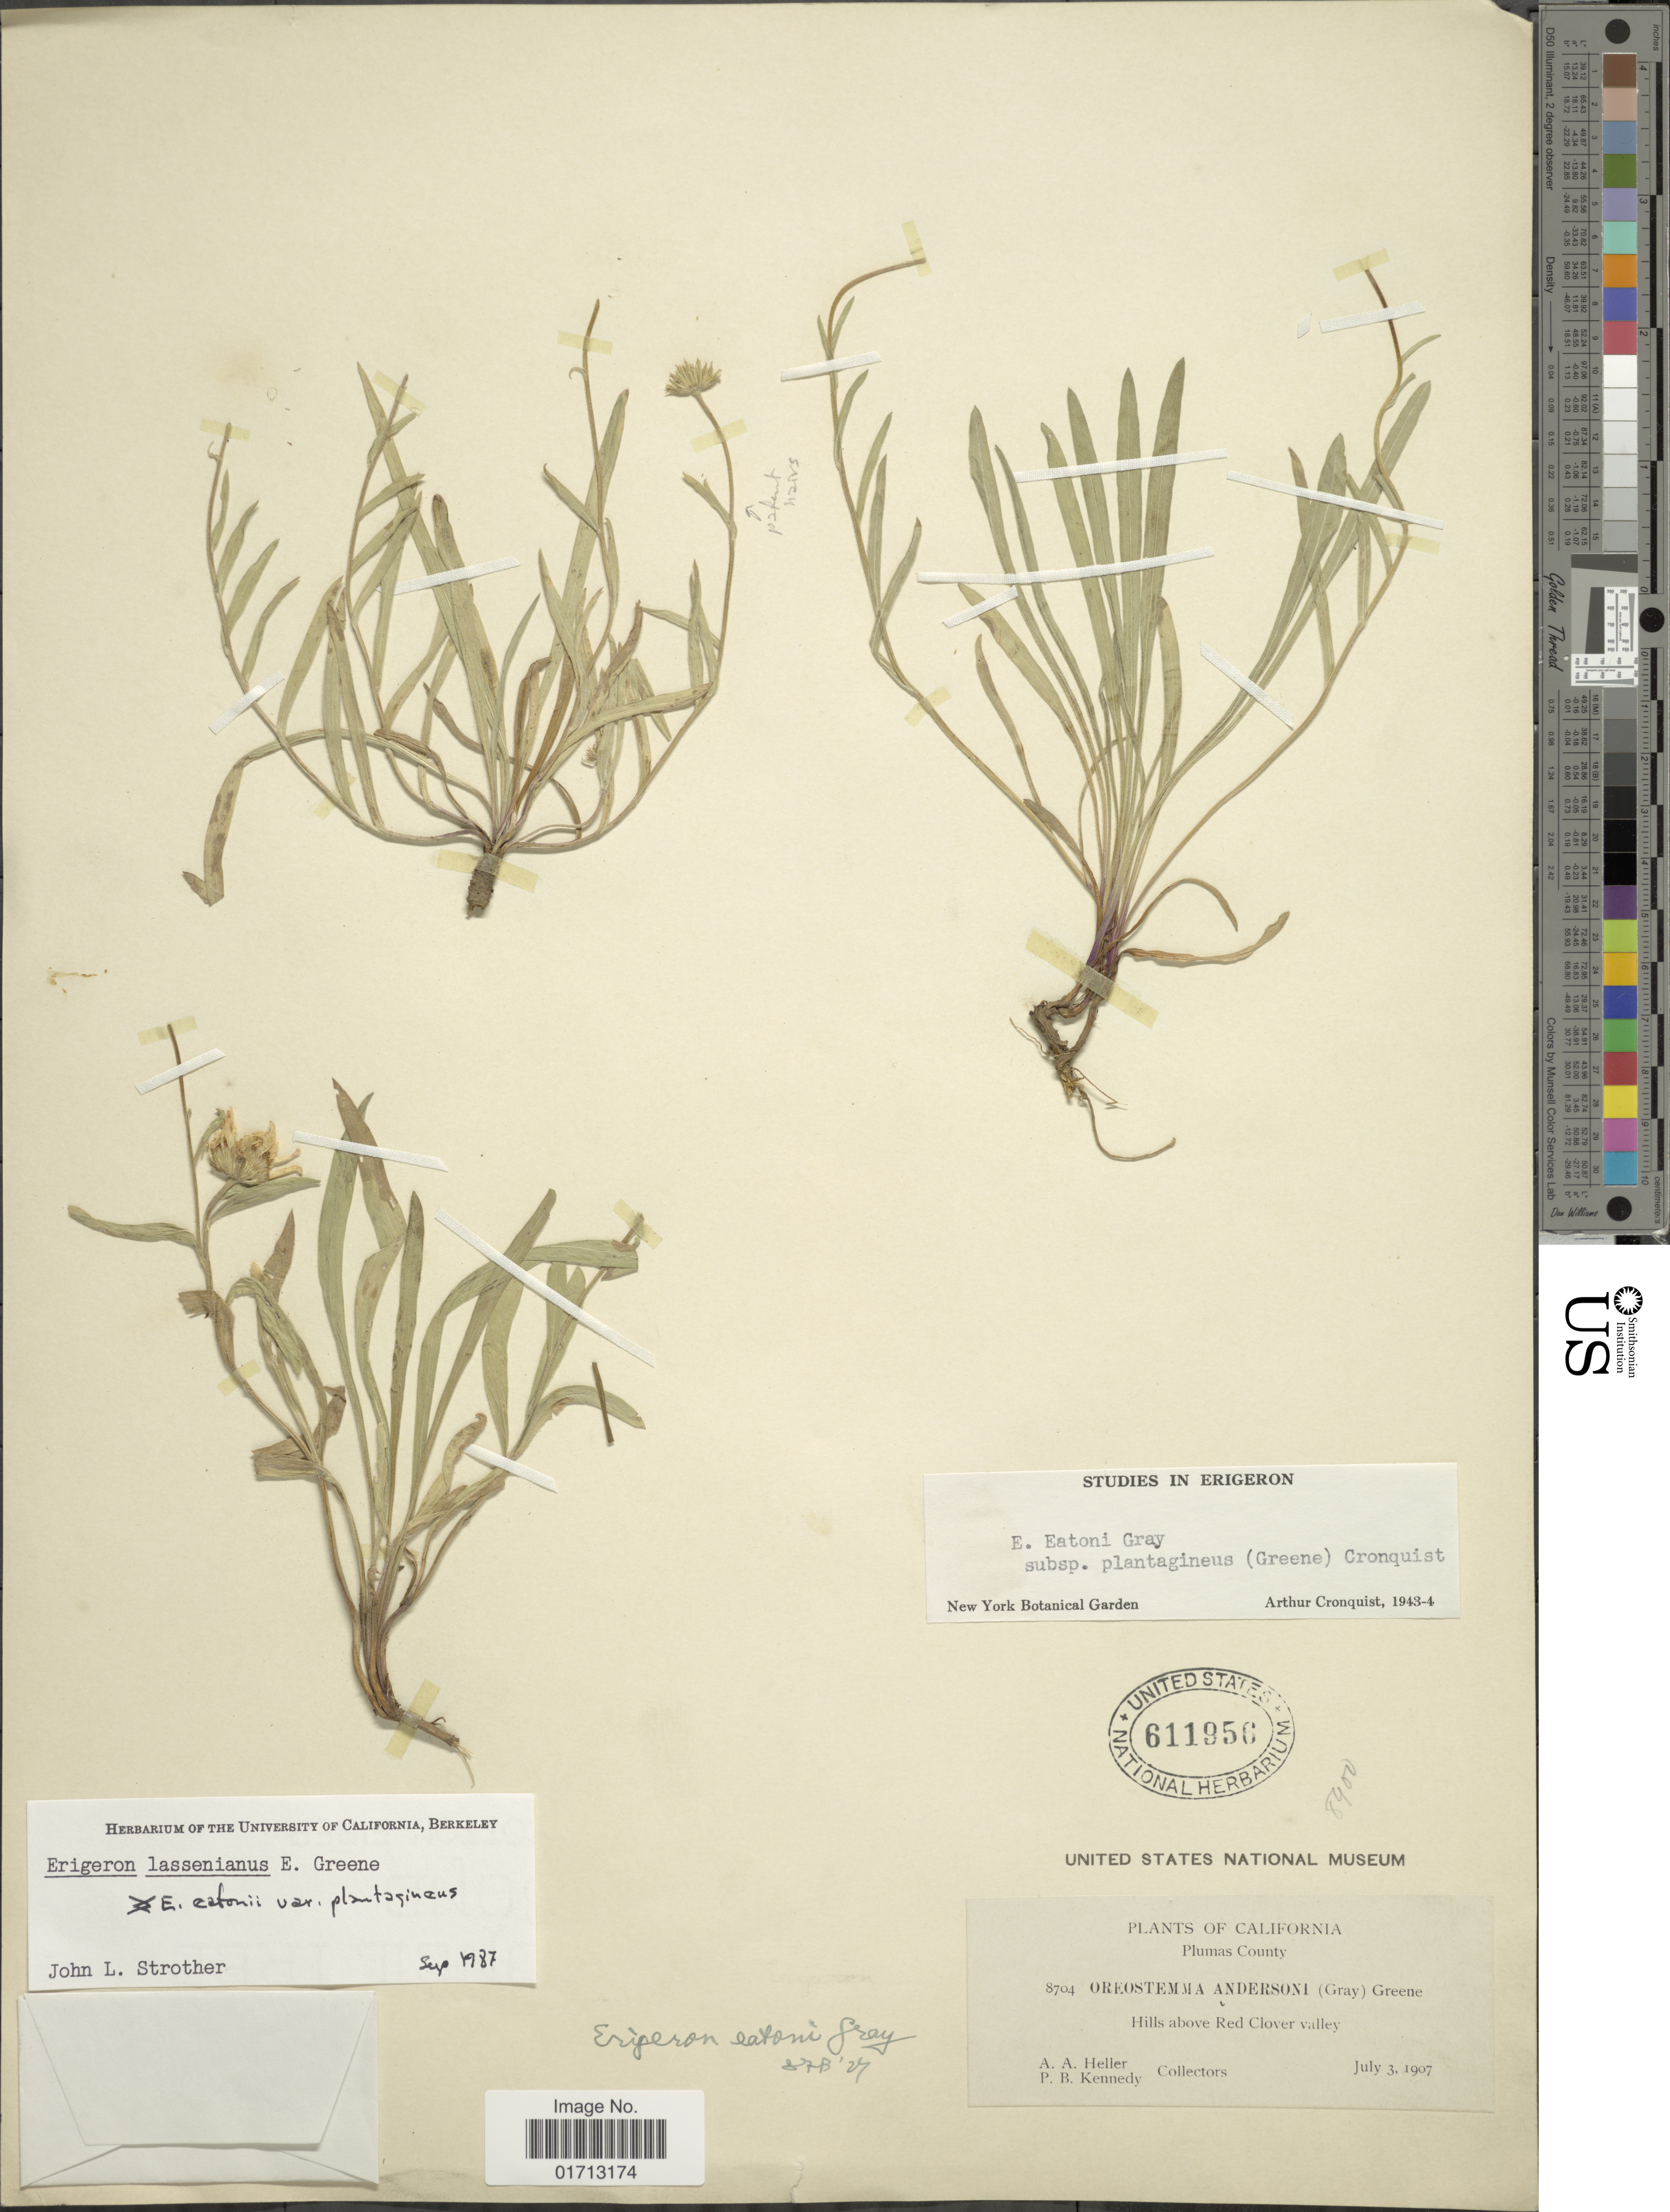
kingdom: Plantae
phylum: Tracheophyta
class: Magnoliopsida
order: Asterales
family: Asteraceae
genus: Erigeron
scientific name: Erigeron lassenianus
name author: Greene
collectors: A. A. Heller & P. B. Kennedy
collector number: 8704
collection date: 1907-07-03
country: United States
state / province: California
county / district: Plumas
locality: Plumas County. Hills above Red Clover valley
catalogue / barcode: US 611956